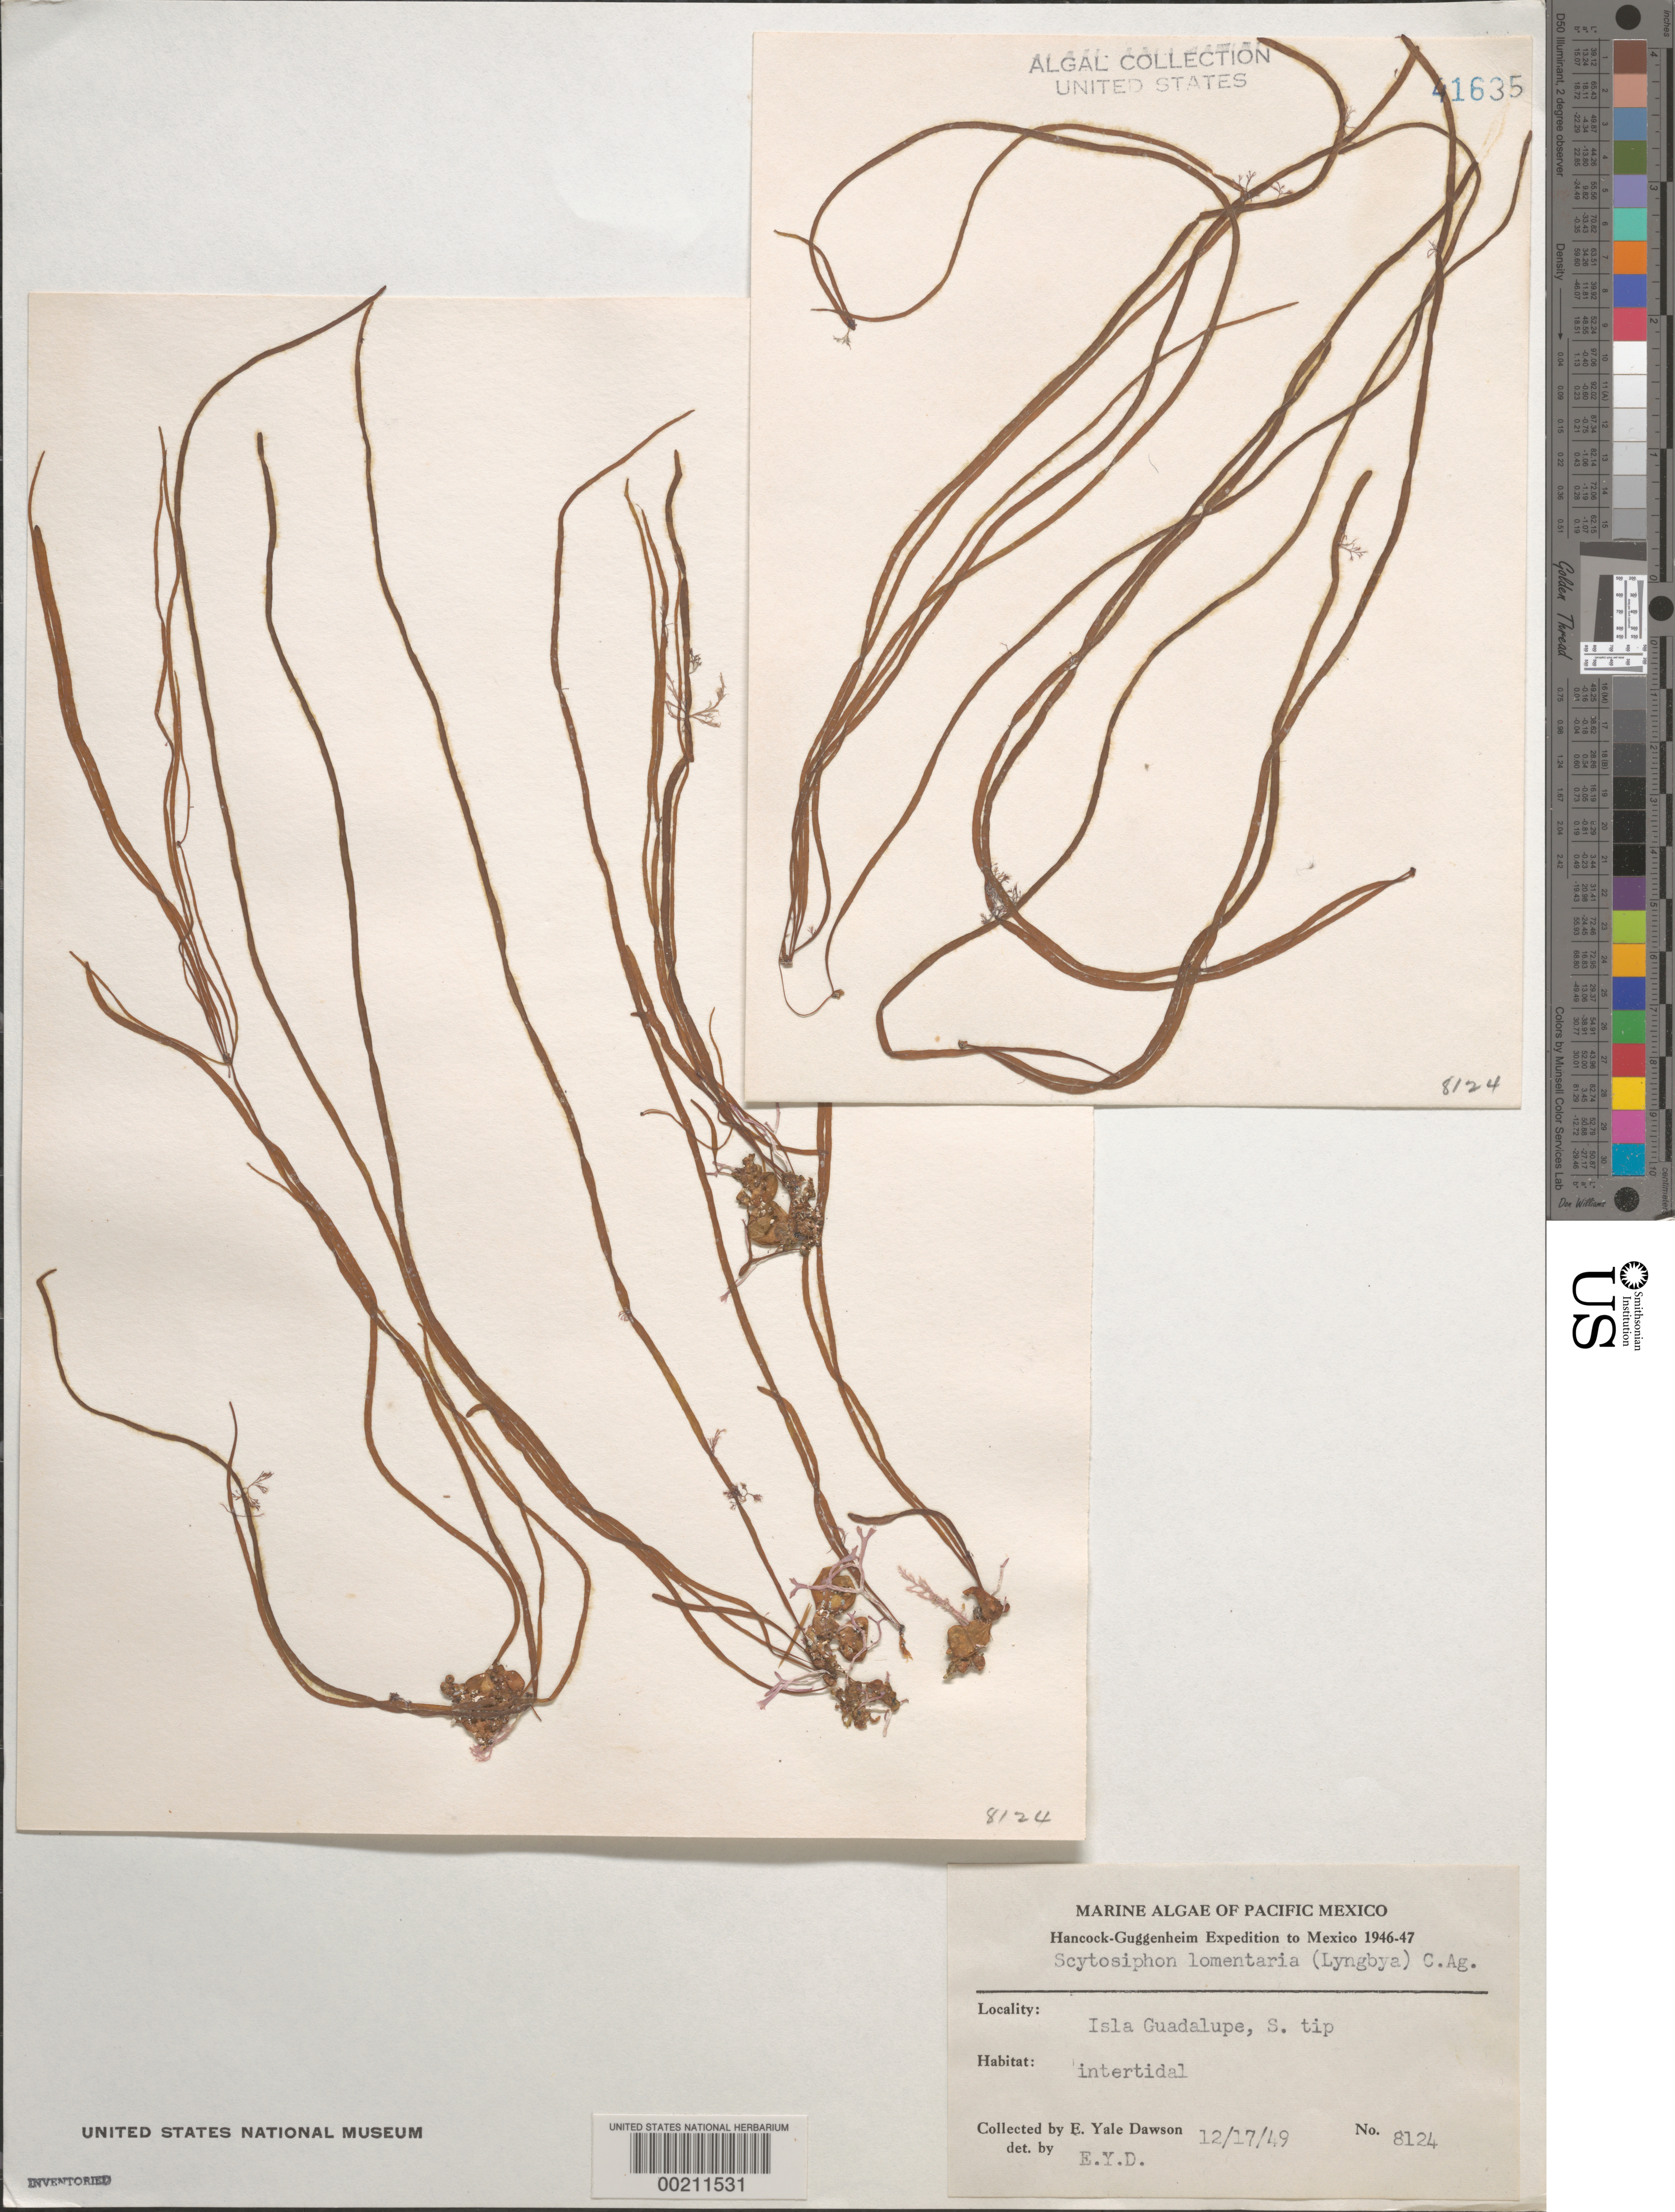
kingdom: Chromista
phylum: Ochrophyta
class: Phaeophyceae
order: Scytosiphonales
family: Scytosiphonaceae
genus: Scytosiphon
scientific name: Scytosiphon lomentaria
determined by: Dawson, E. Y.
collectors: E. Y. Dawson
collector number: EYD 8124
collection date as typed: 17 December 1949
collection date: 1949-12-17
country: Mexico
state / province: Baja California Norte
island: Isla Guadalupe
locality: southern tip, Guadalupe island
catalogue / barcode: US 41635